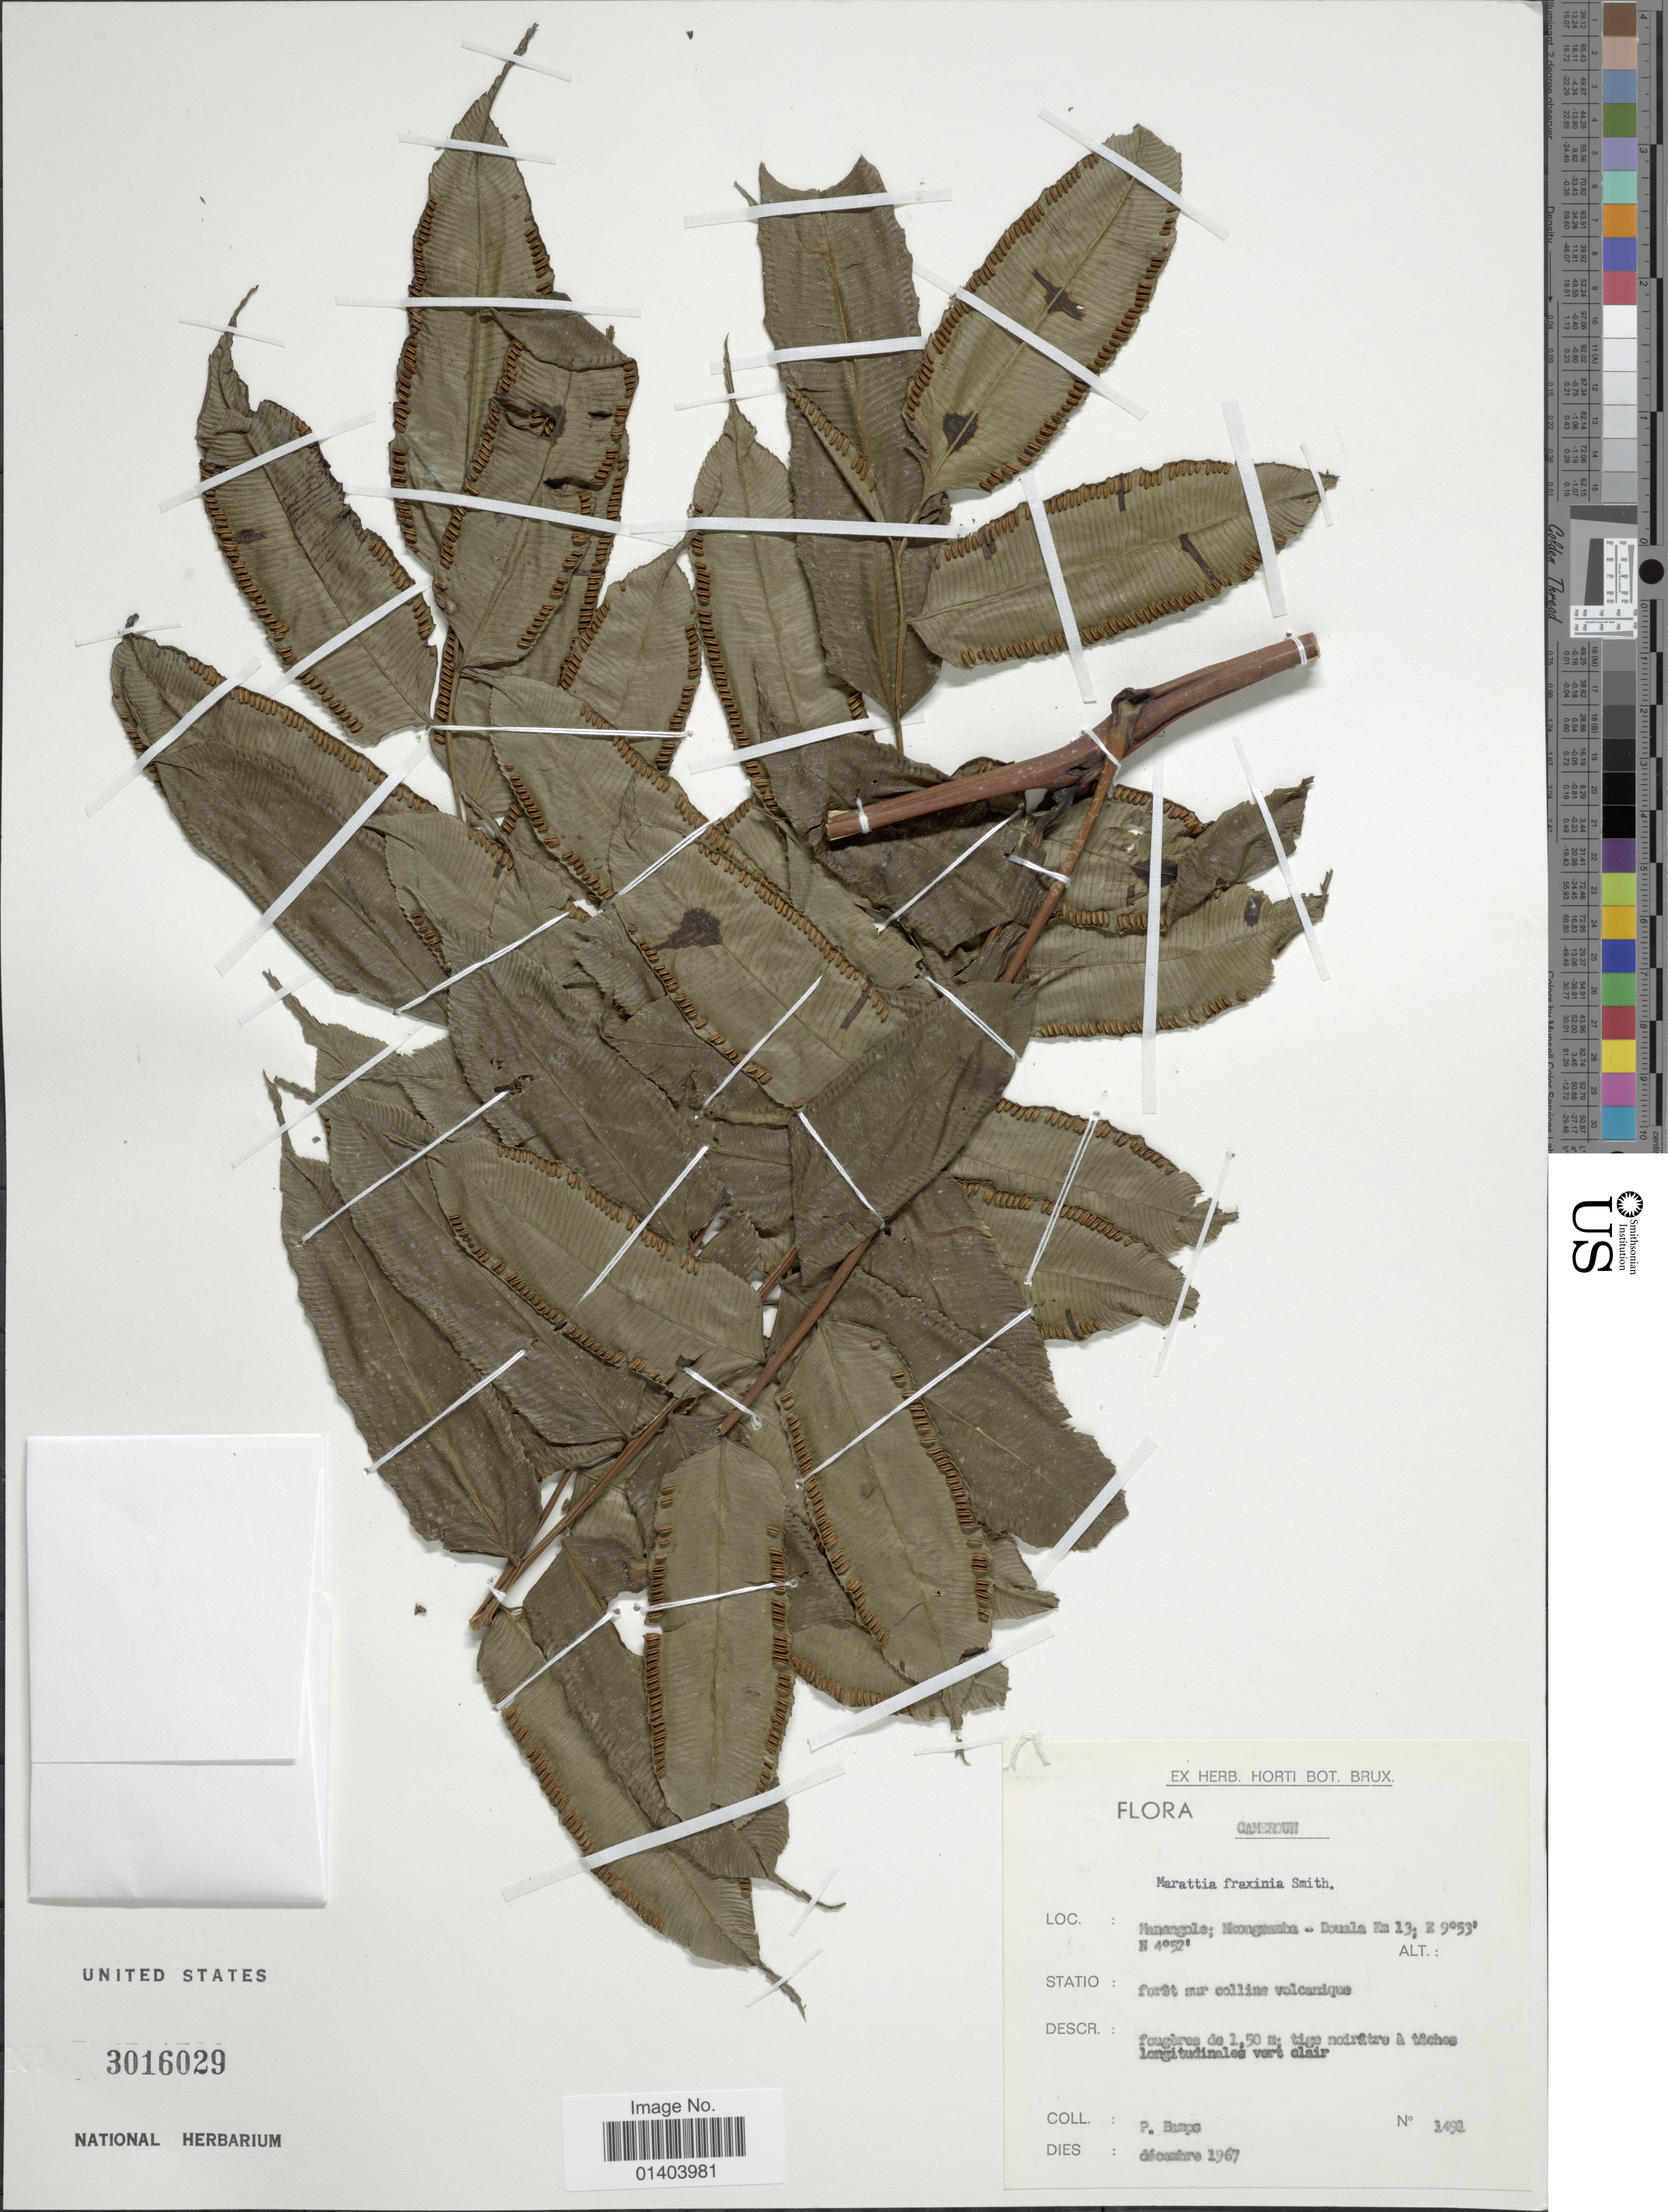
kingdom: Plantae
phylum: Tracheophyta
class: Polypodiopsida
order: Marattiales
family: Marattiaceae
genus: Ptisana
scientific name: Ptisana fraxinea var. fraxinea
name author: (Sm.) Murdock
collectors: P. Bamps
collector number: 1491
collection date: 1967-12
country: Cameroon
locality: Hanangale; Nongamba - Douala Km 13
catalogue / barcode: US 3016029